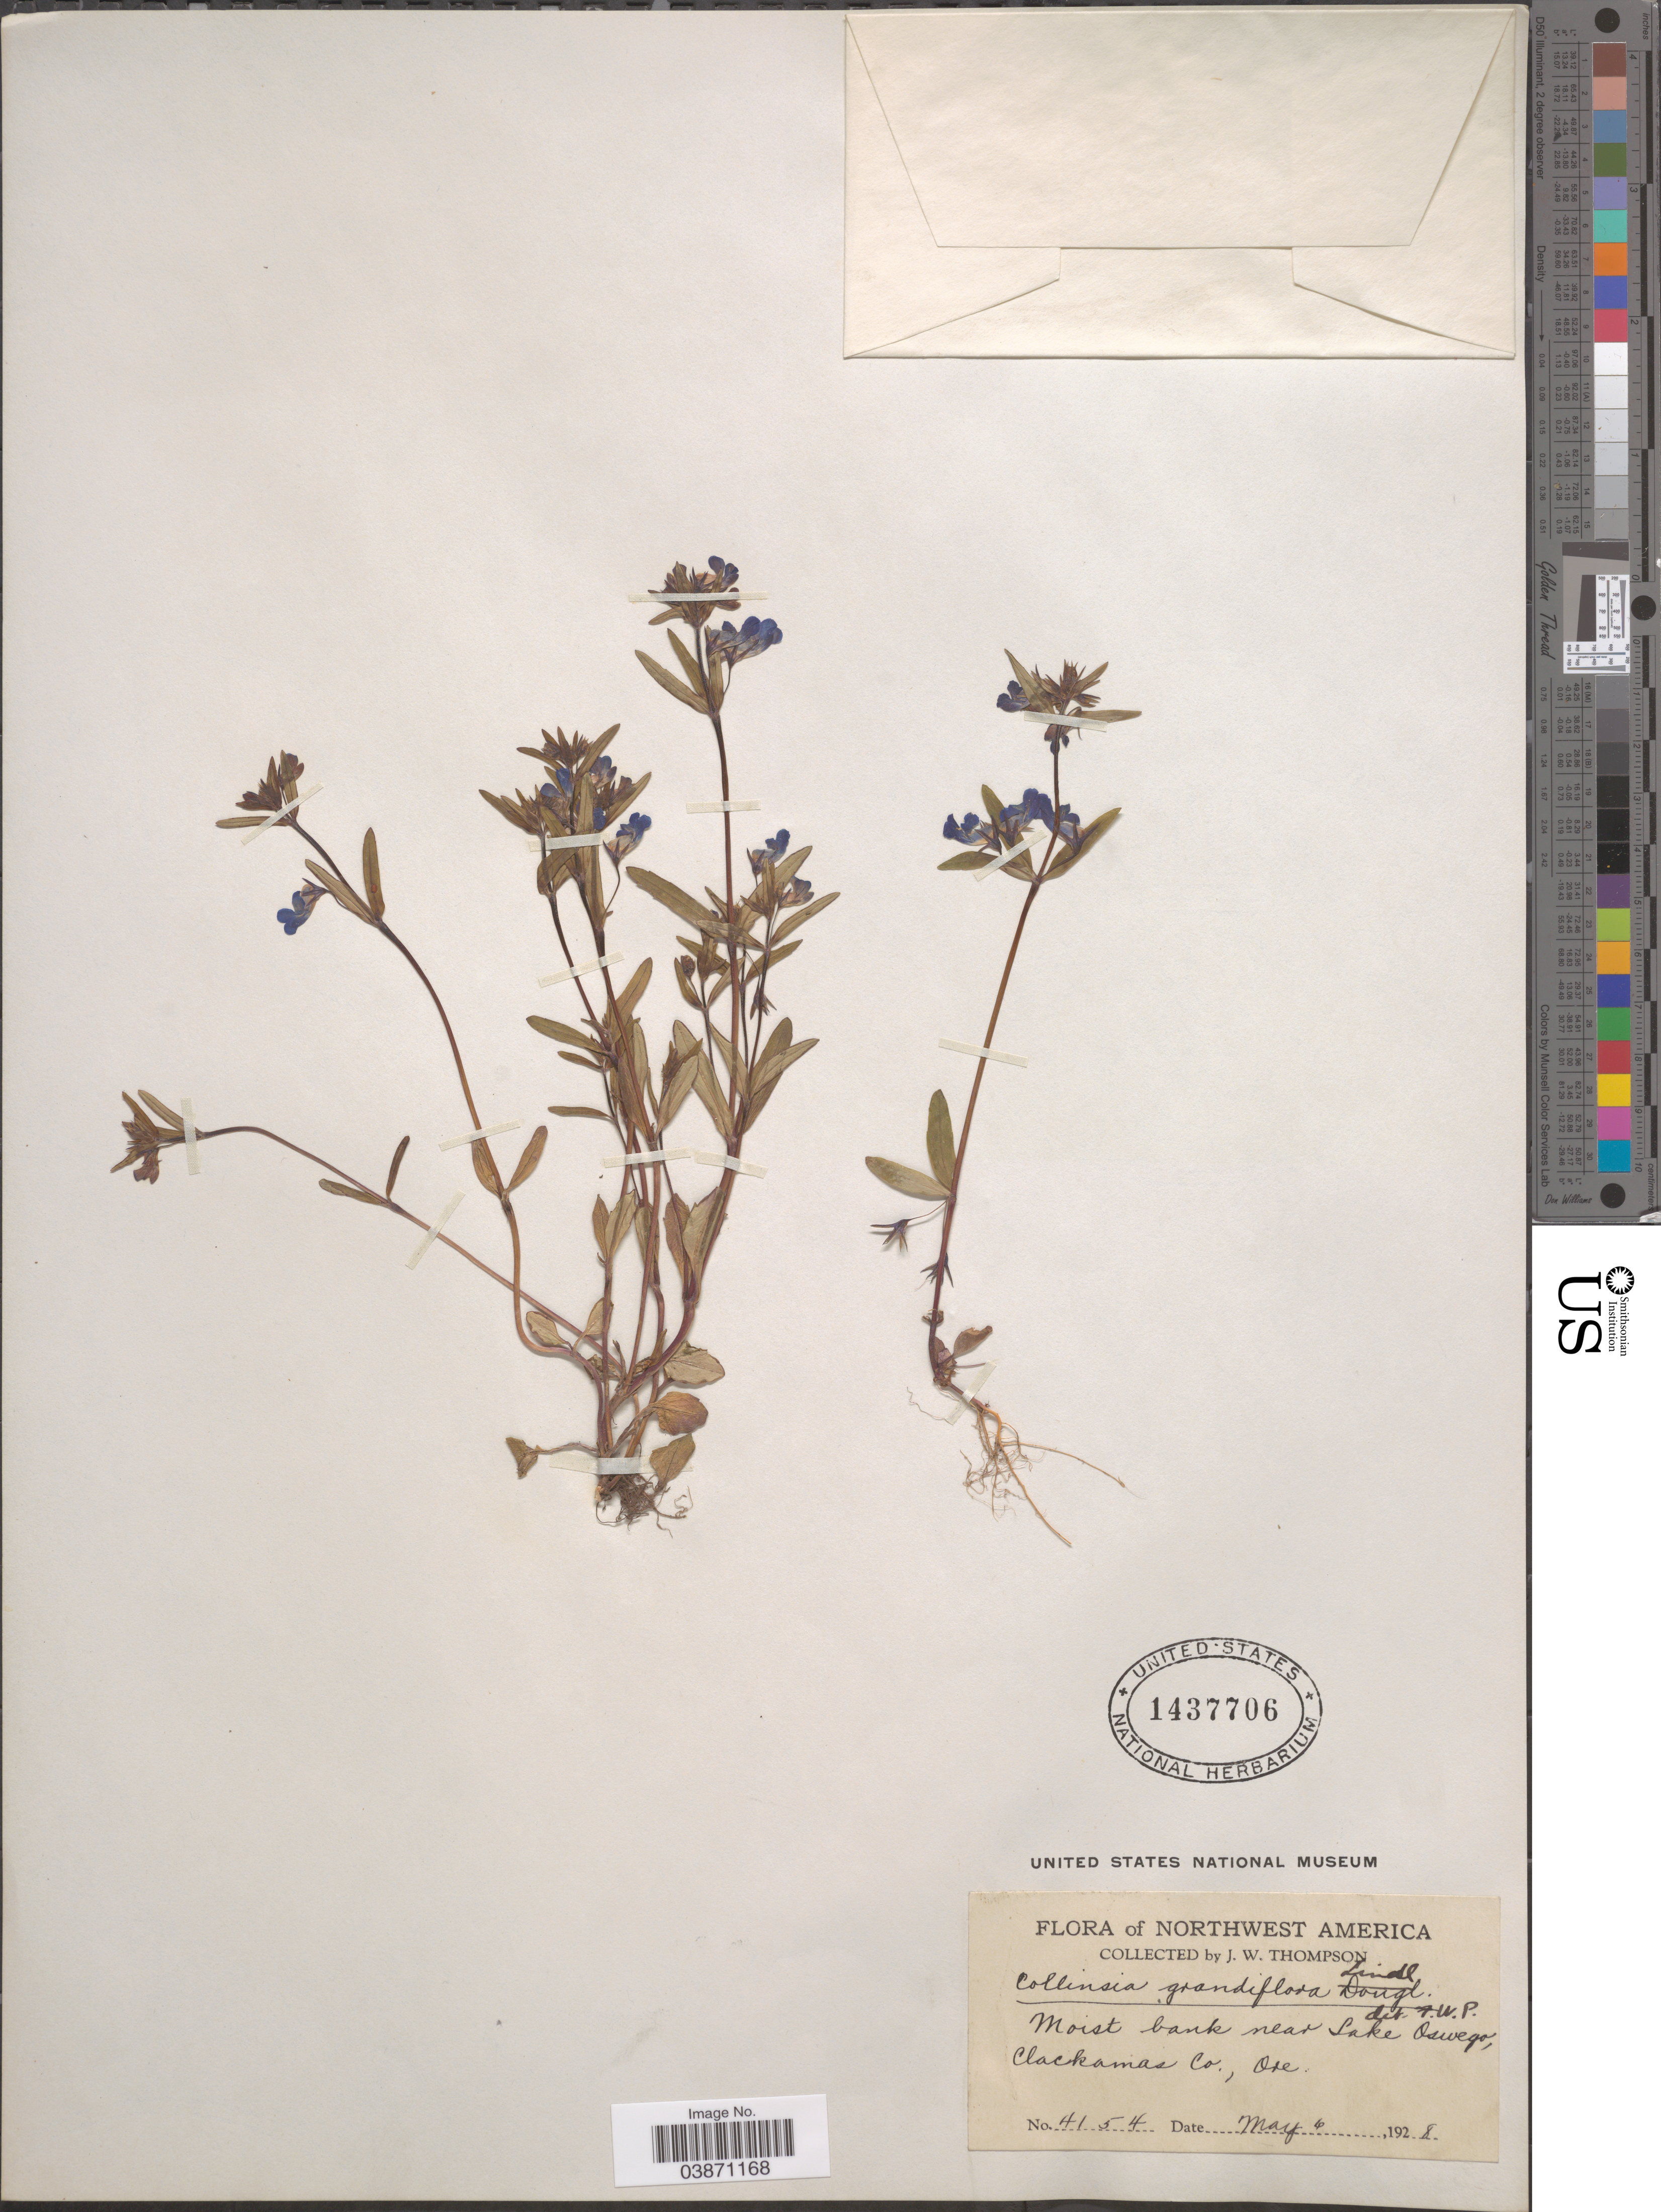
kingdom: Plantae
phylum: Tracheophyta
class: Magnoliopsida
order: Lamiales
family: Plantaginaceae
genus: Collinsia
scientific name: Collinsia grandiflora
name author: Lindl.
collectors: J. Thompson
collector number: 4154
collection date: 1928-05-06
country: United States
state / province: Oregon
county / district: Clackamas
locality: Northwest America. Moist bank near Lake Oswego, Clackamas Co.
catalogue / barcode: US 1437706